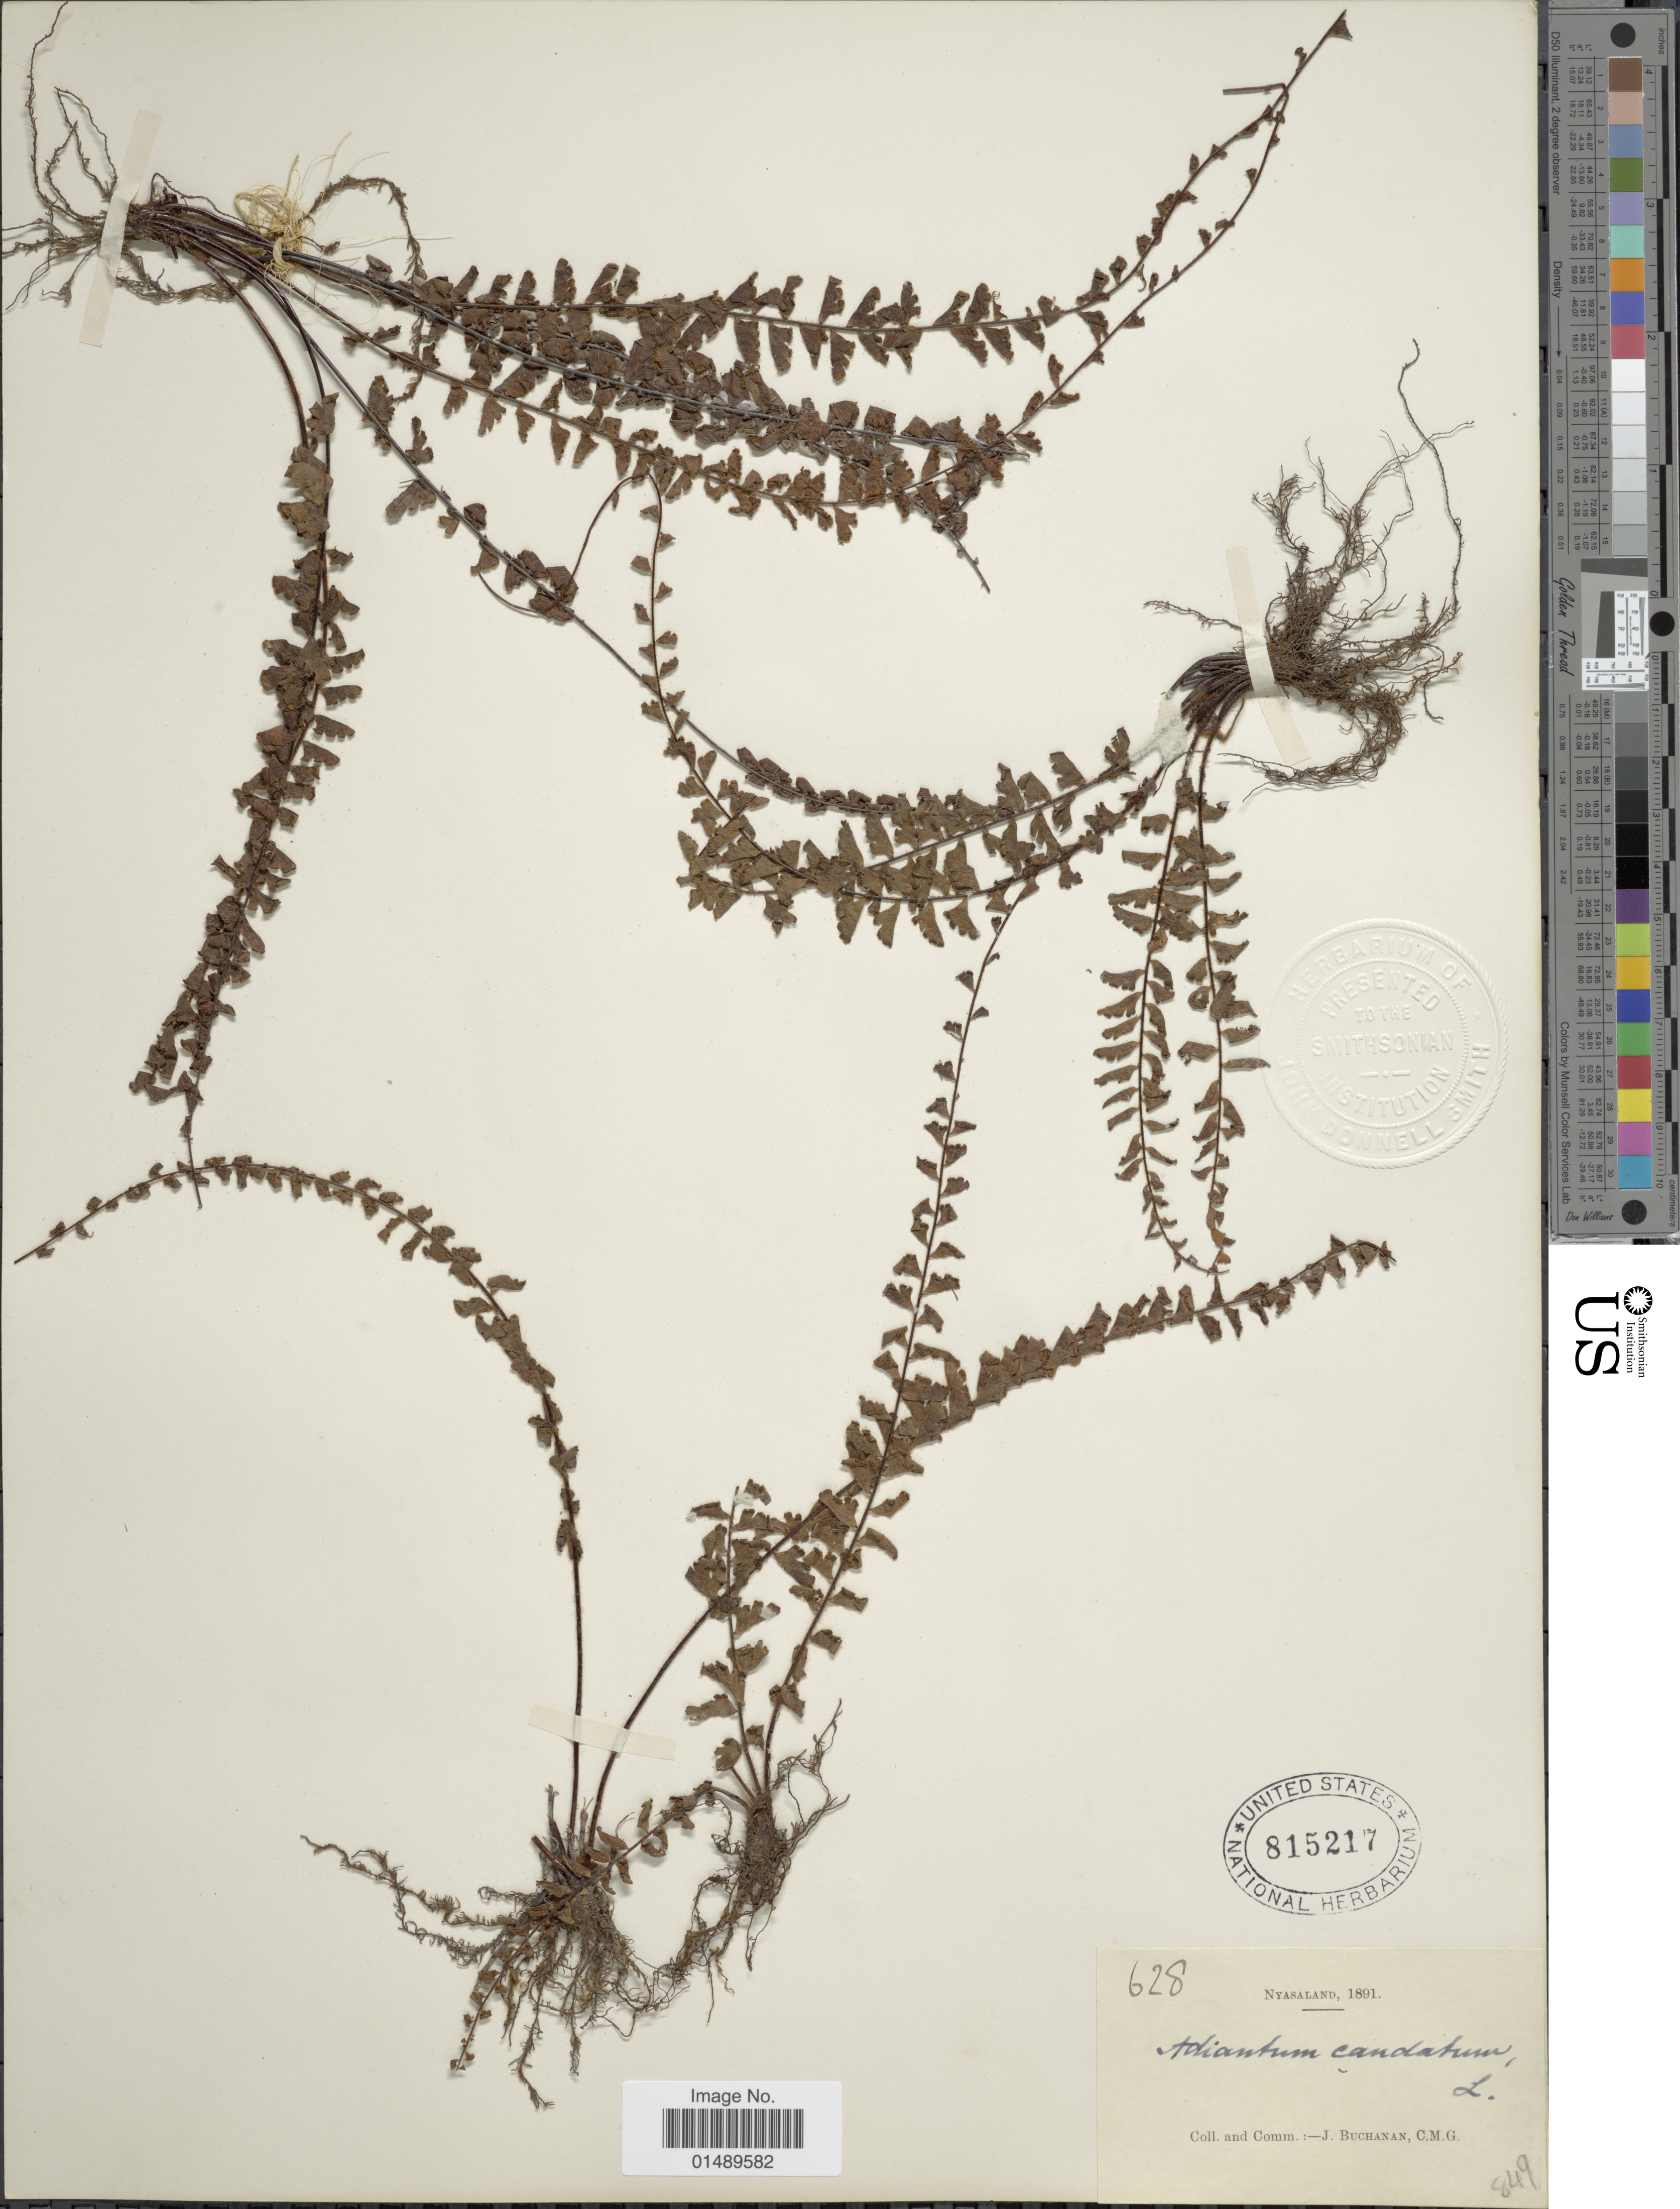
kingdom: Plantae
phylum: Tracheophyta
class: Polypodiopsida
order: Polypodiales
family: Pteridaceae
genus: Adiantum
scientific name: Adiantum caudatum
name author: L.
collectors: J. Buchanan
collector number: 628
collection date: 1891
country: Malawi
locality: Nyasaland.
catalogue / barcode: US 815217